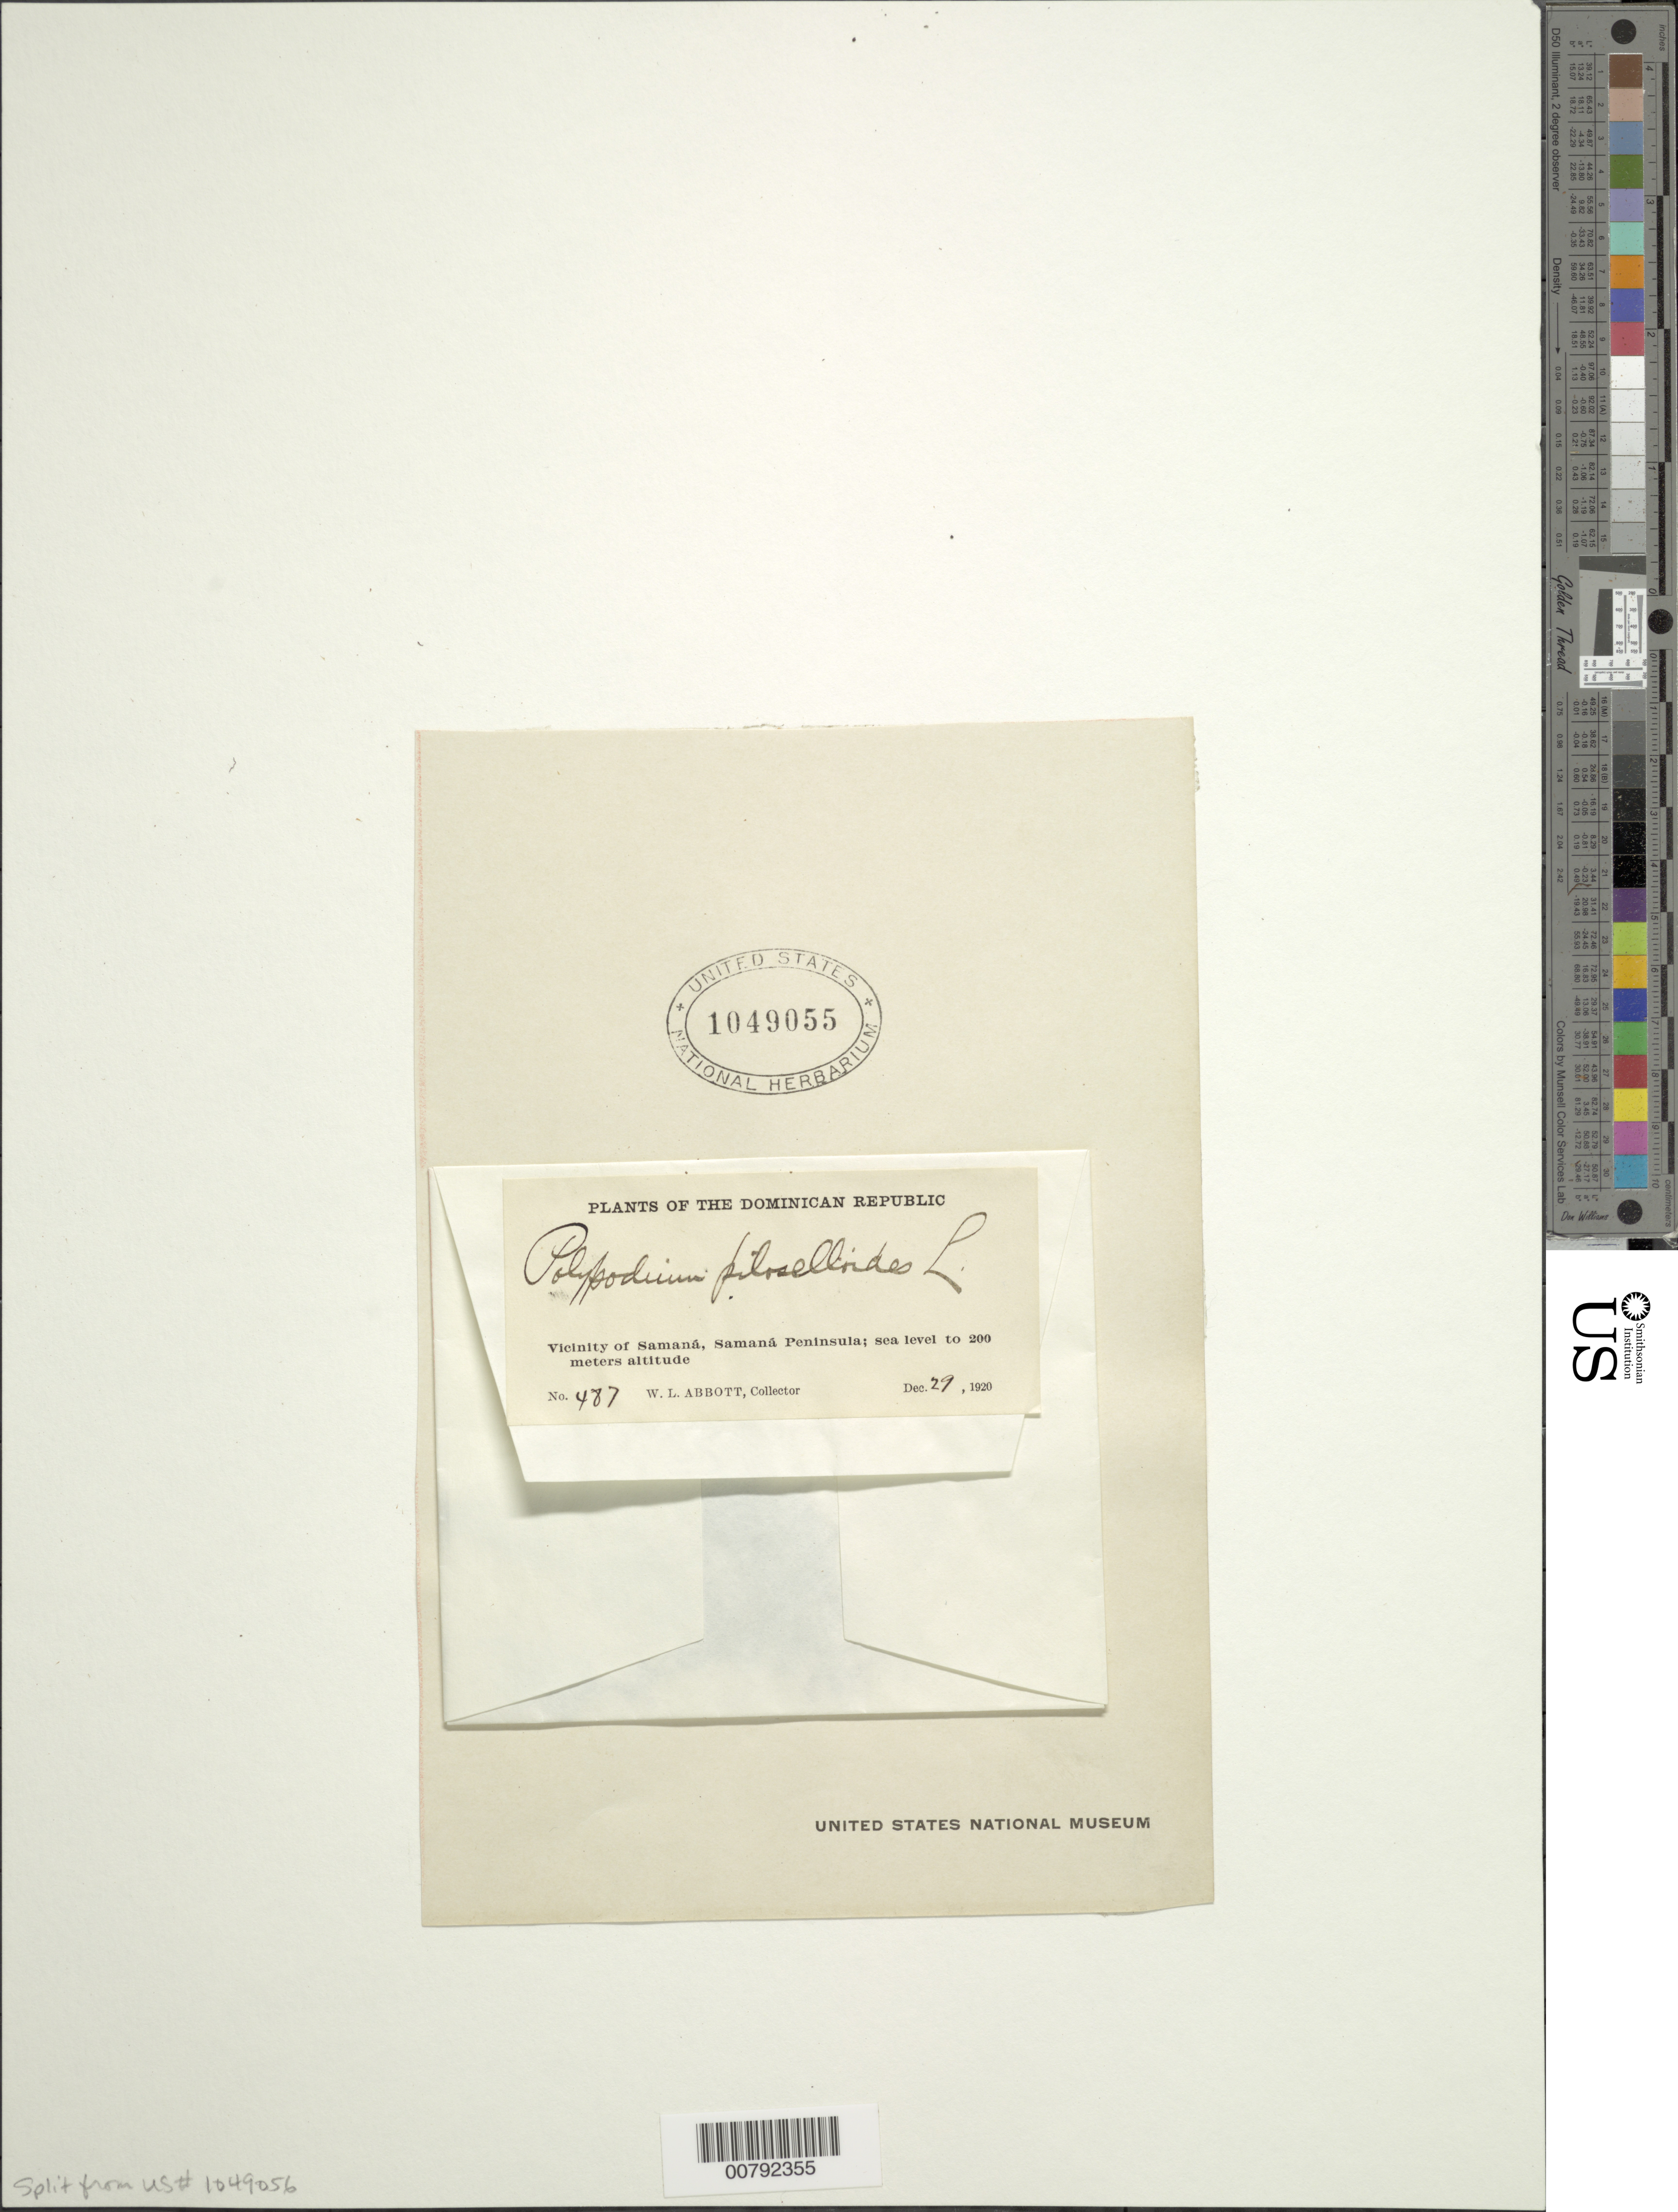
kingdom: Plantae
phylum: Tracheophyta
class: Polypodiopsida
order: Polypodiales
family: Polypodiaceae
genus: Microgramma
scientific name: Microgramma piloselloides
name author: (L.) Copel.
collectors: W. L. Abbott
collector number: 487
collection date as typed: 29 Dec 1920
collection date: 1920-12-29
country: Dominican Republic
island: Hispaniola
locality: Samaná, Samaná Peninsula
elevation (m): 0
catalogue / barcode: US 1049055